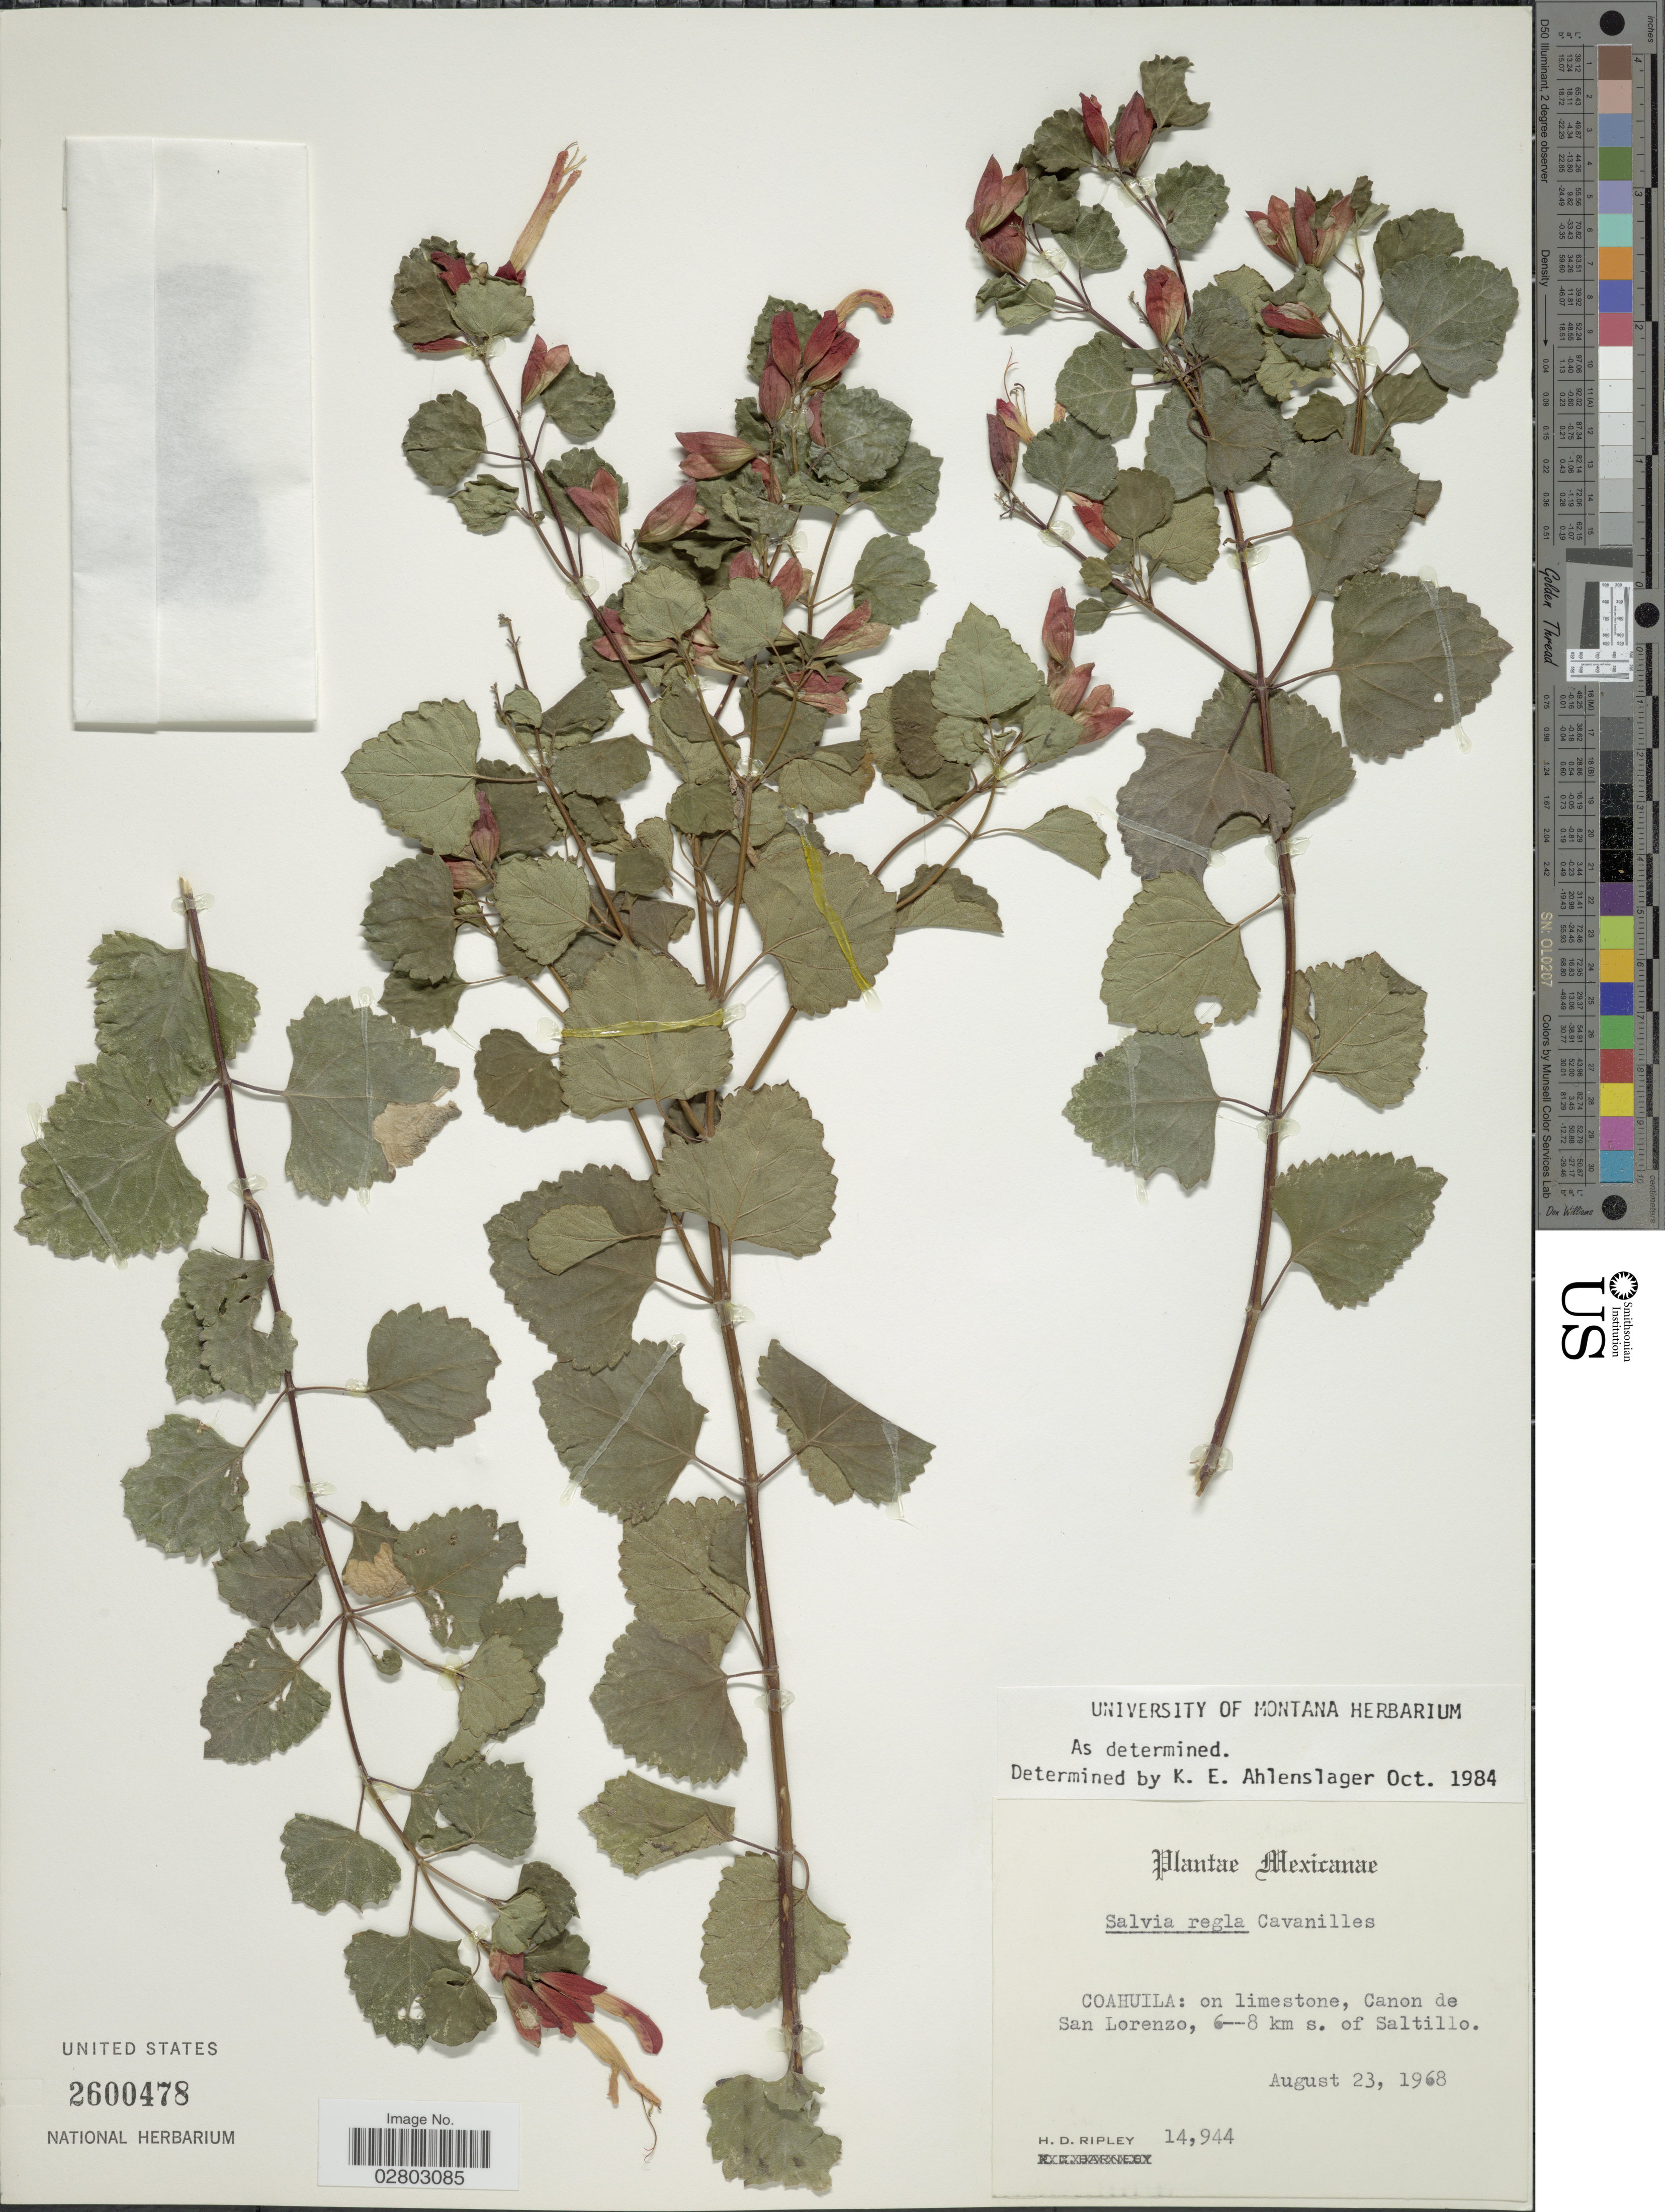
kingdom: Plantae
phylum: Tracheophyta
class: Magnoliopsida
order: Lamiales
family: Lamiaceae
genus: Salvia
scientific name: Salvia regla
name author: Cav.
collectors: H. Ripley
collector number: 14944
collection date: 1968-08-23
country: Mexico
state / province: Coahuila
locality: Coahuila: on limestone, Canon de San Lorenzo, 6-8 km s. of Saltillo.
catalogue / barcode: US 2600478